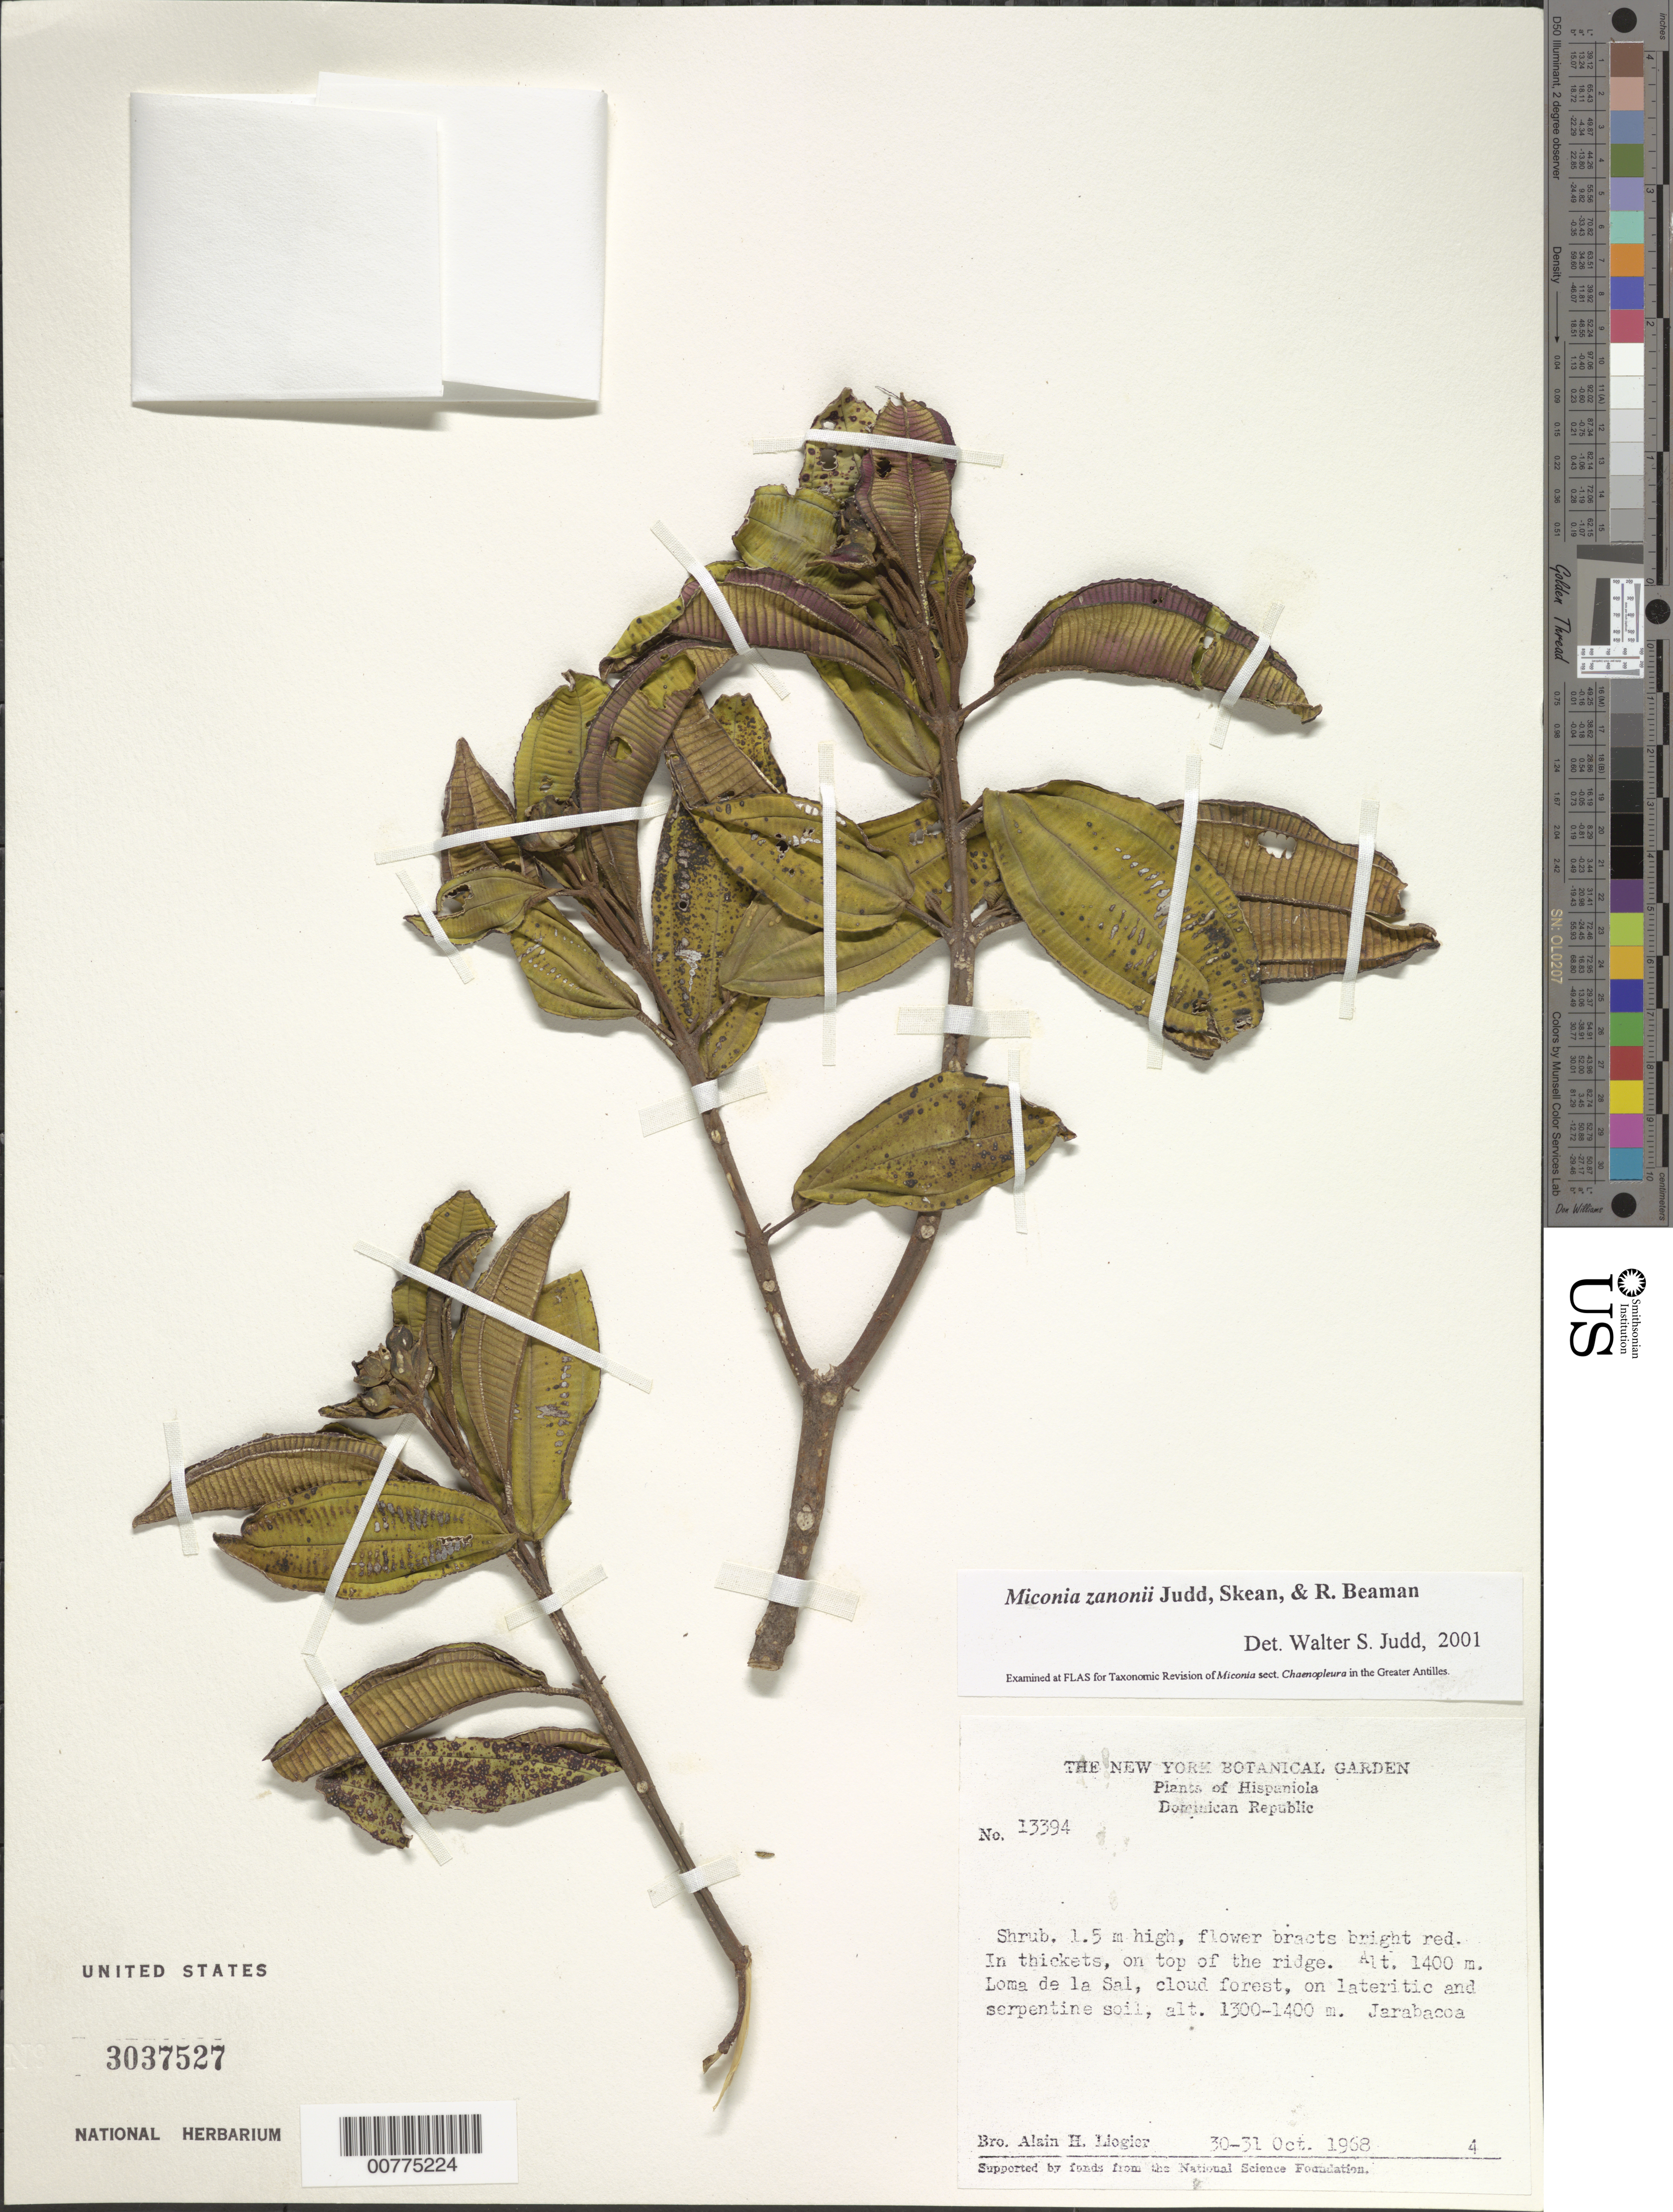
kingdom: Plantae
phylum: Tracheophyta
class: Magnoliopsida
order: Myrtales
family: Melastomataceae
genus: Miconia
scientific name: Miconia zanonii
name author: Judd & et al.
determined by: Judd, Walter S.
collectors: A. H. Liogier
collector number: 13394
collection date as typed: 30 Oct 1968 to 31 Oct 1968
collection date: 1968-10-30/1968-10-31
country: Dominican Republic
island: Hispaniola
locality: Jarabacoa, Loma de la Sal.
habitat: Cloud forest, in thickets, on top of the ridge, on lateritic and serpentine soil.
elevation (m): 1400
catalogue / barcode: US 3037527